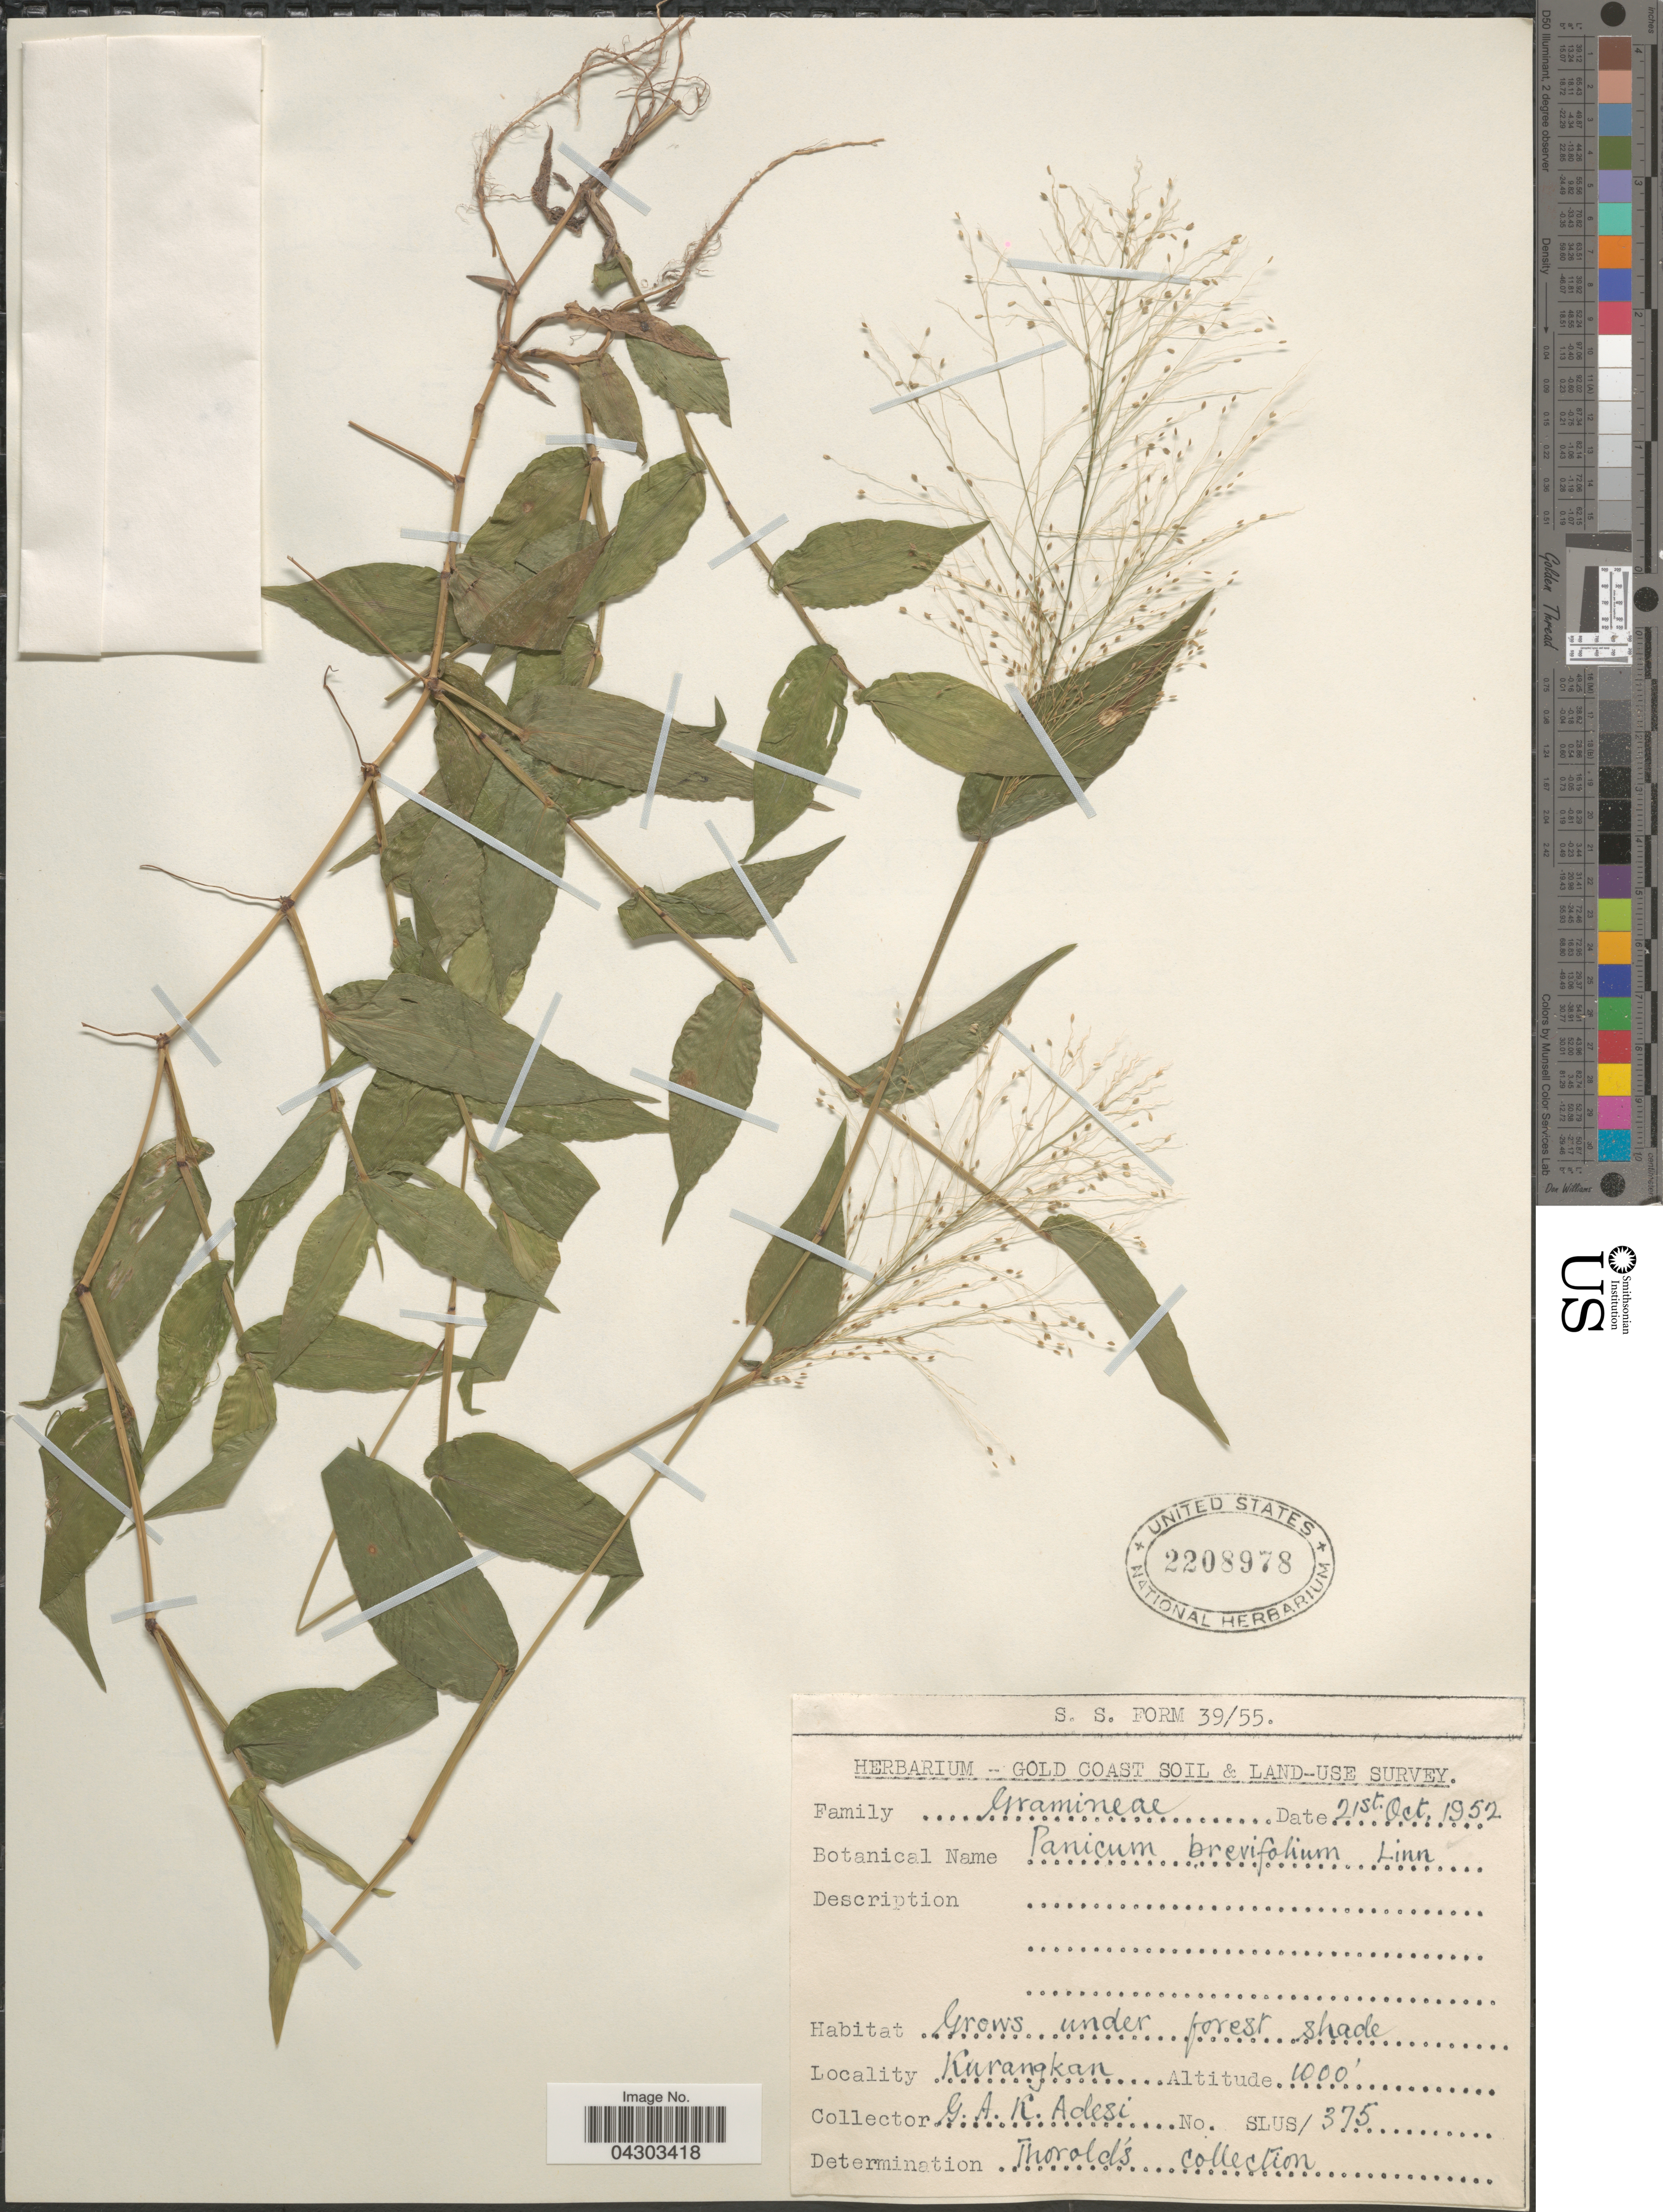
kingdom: Plantae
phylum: Tracheophyta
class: Liliopsida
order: Poales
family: Poaceae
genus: Panicum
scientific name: Panicum brevifolium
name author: L.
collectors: G. A. K. Adesi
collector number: SLUS/375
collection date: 1952-10-21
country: Ghana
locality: Gold Coast Soil & Land-Use Survey. Under forest shade. Kurangkan.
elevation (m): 305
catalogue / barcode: US 2208978